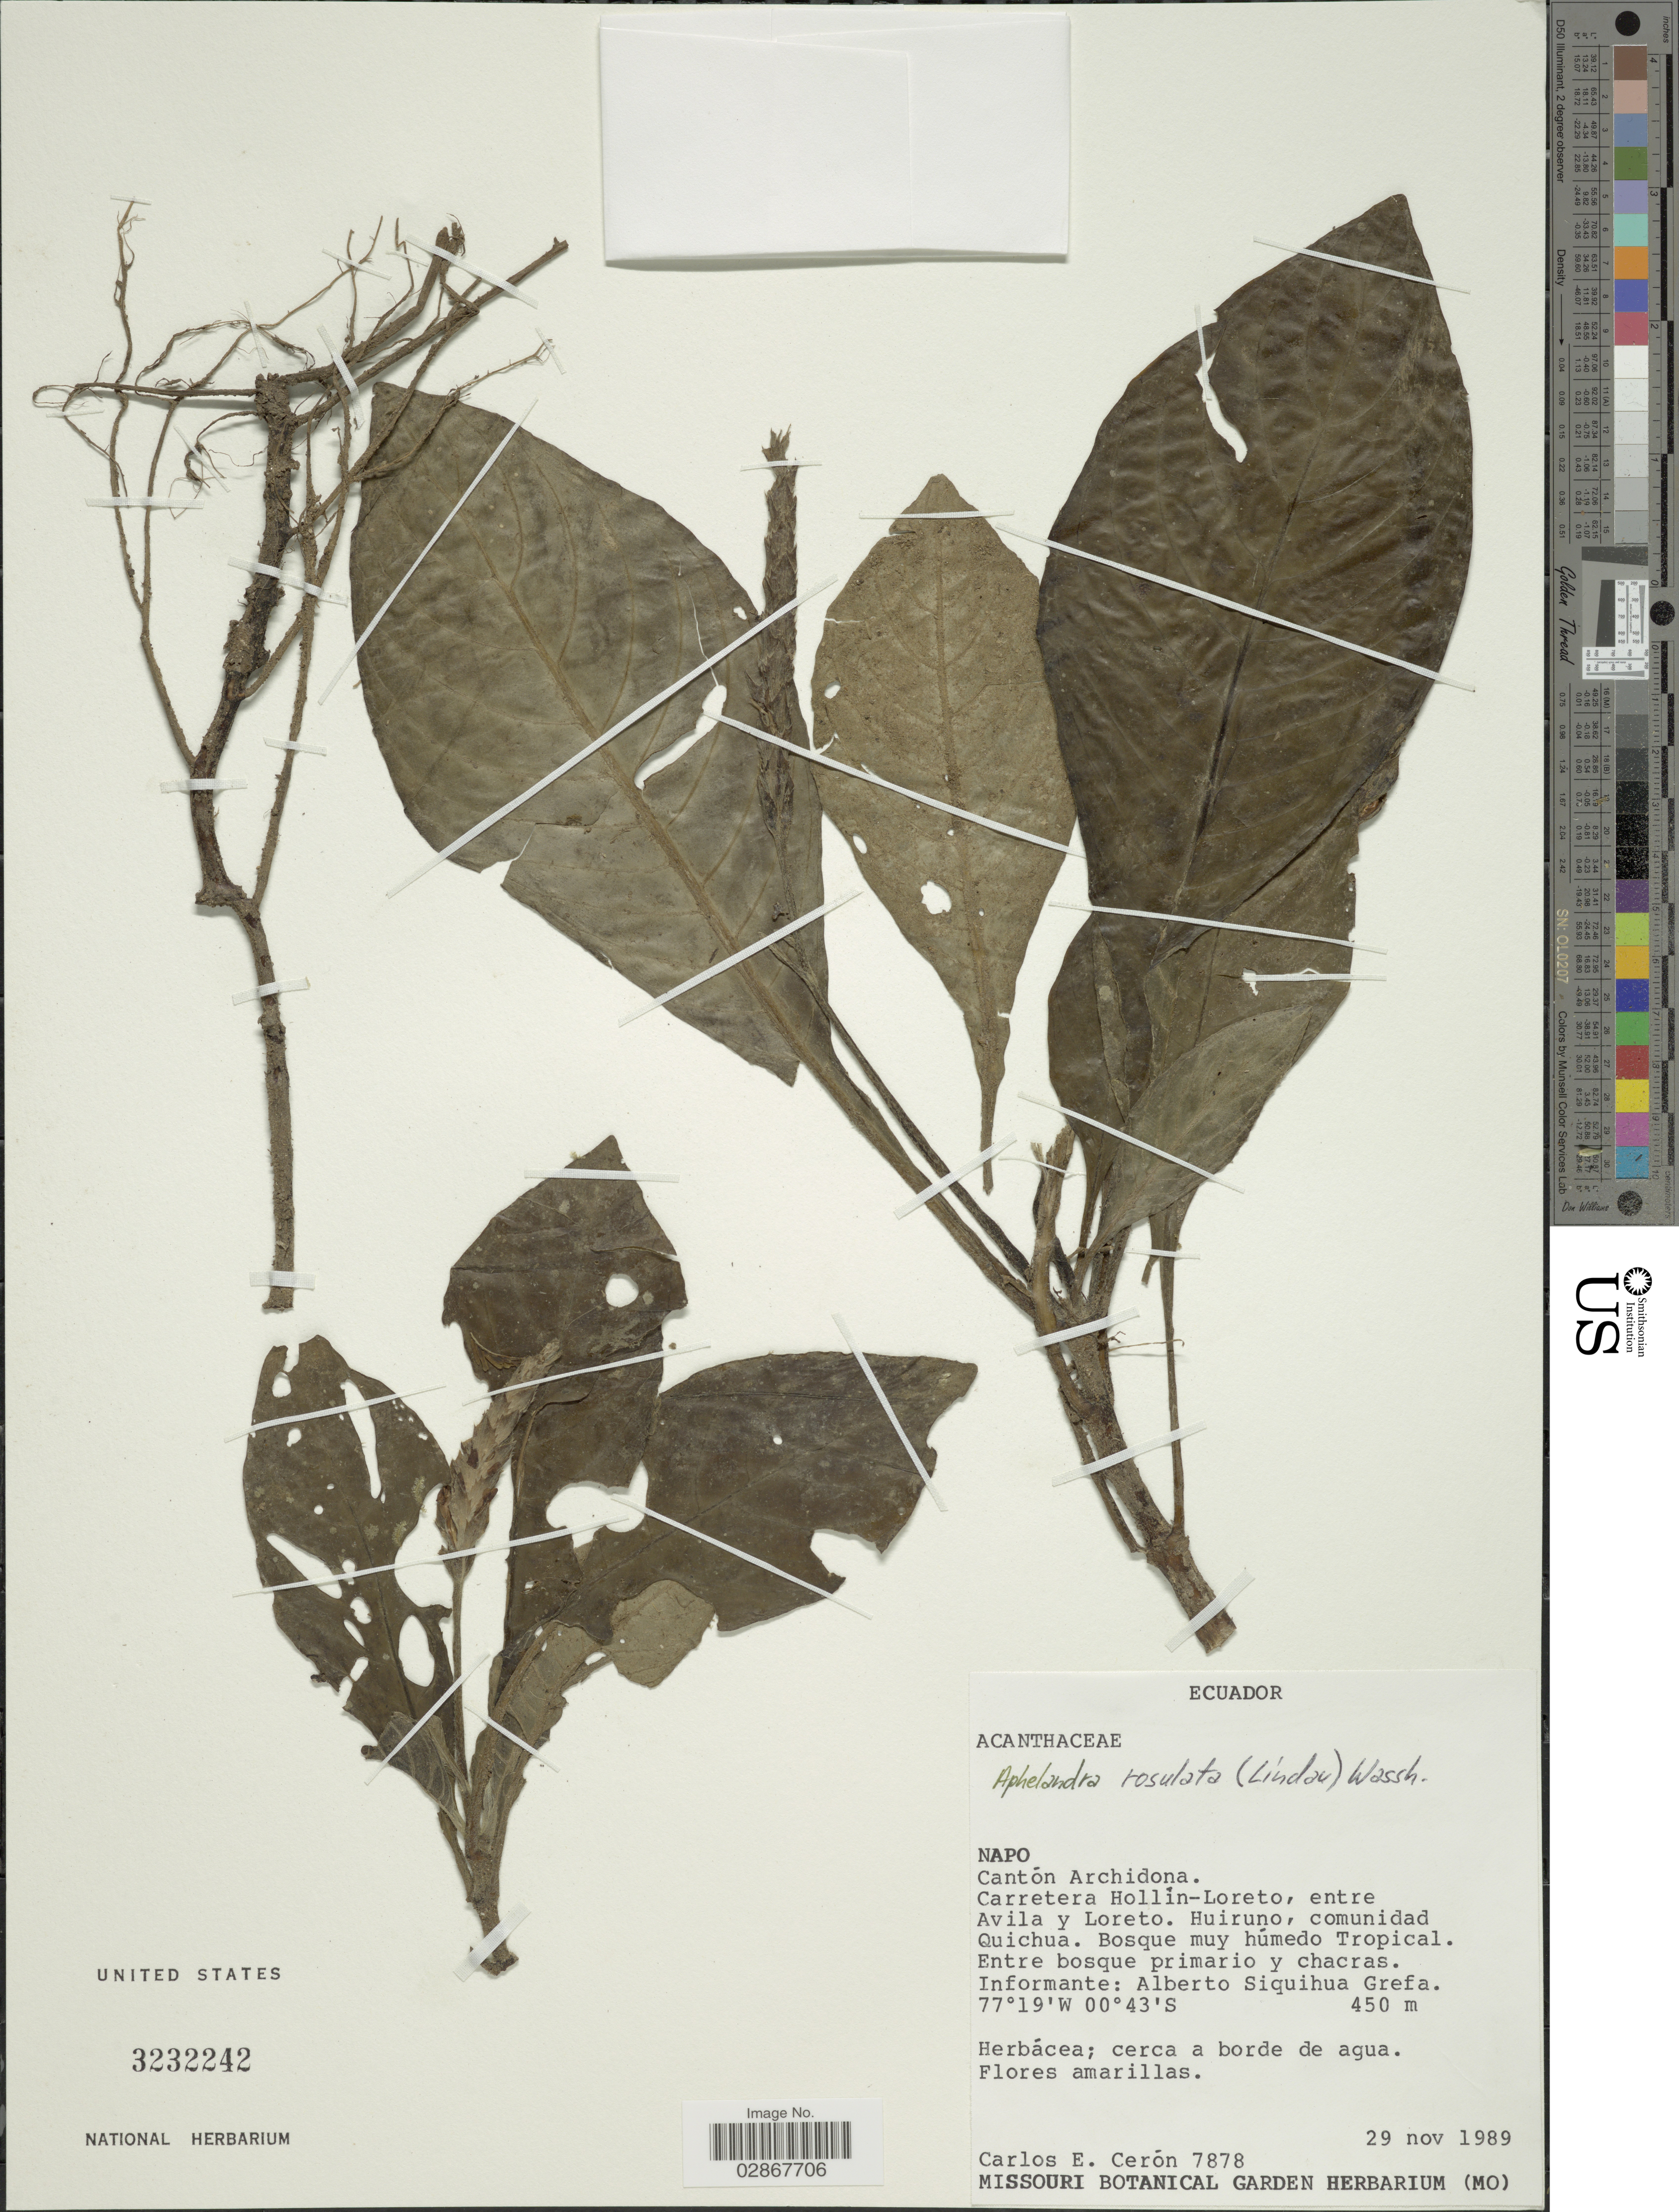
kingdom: Plantae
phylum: Tracheophyta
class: Magnoliopsida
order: Lamiales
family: Acanthaceae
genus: Aphelandra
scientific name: Aphelandra rosulata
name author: (Lindau) Wassh.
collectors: C. E. Cerón M.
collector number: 7878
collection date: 1989-11-29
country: Ecuador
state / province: Napo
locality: Cantón Archidona. Carretera Hollín-Loreto, entre Avila y Loreto. Huiruno, comunidad Quichua.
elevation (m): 450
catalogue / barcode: US 3232242